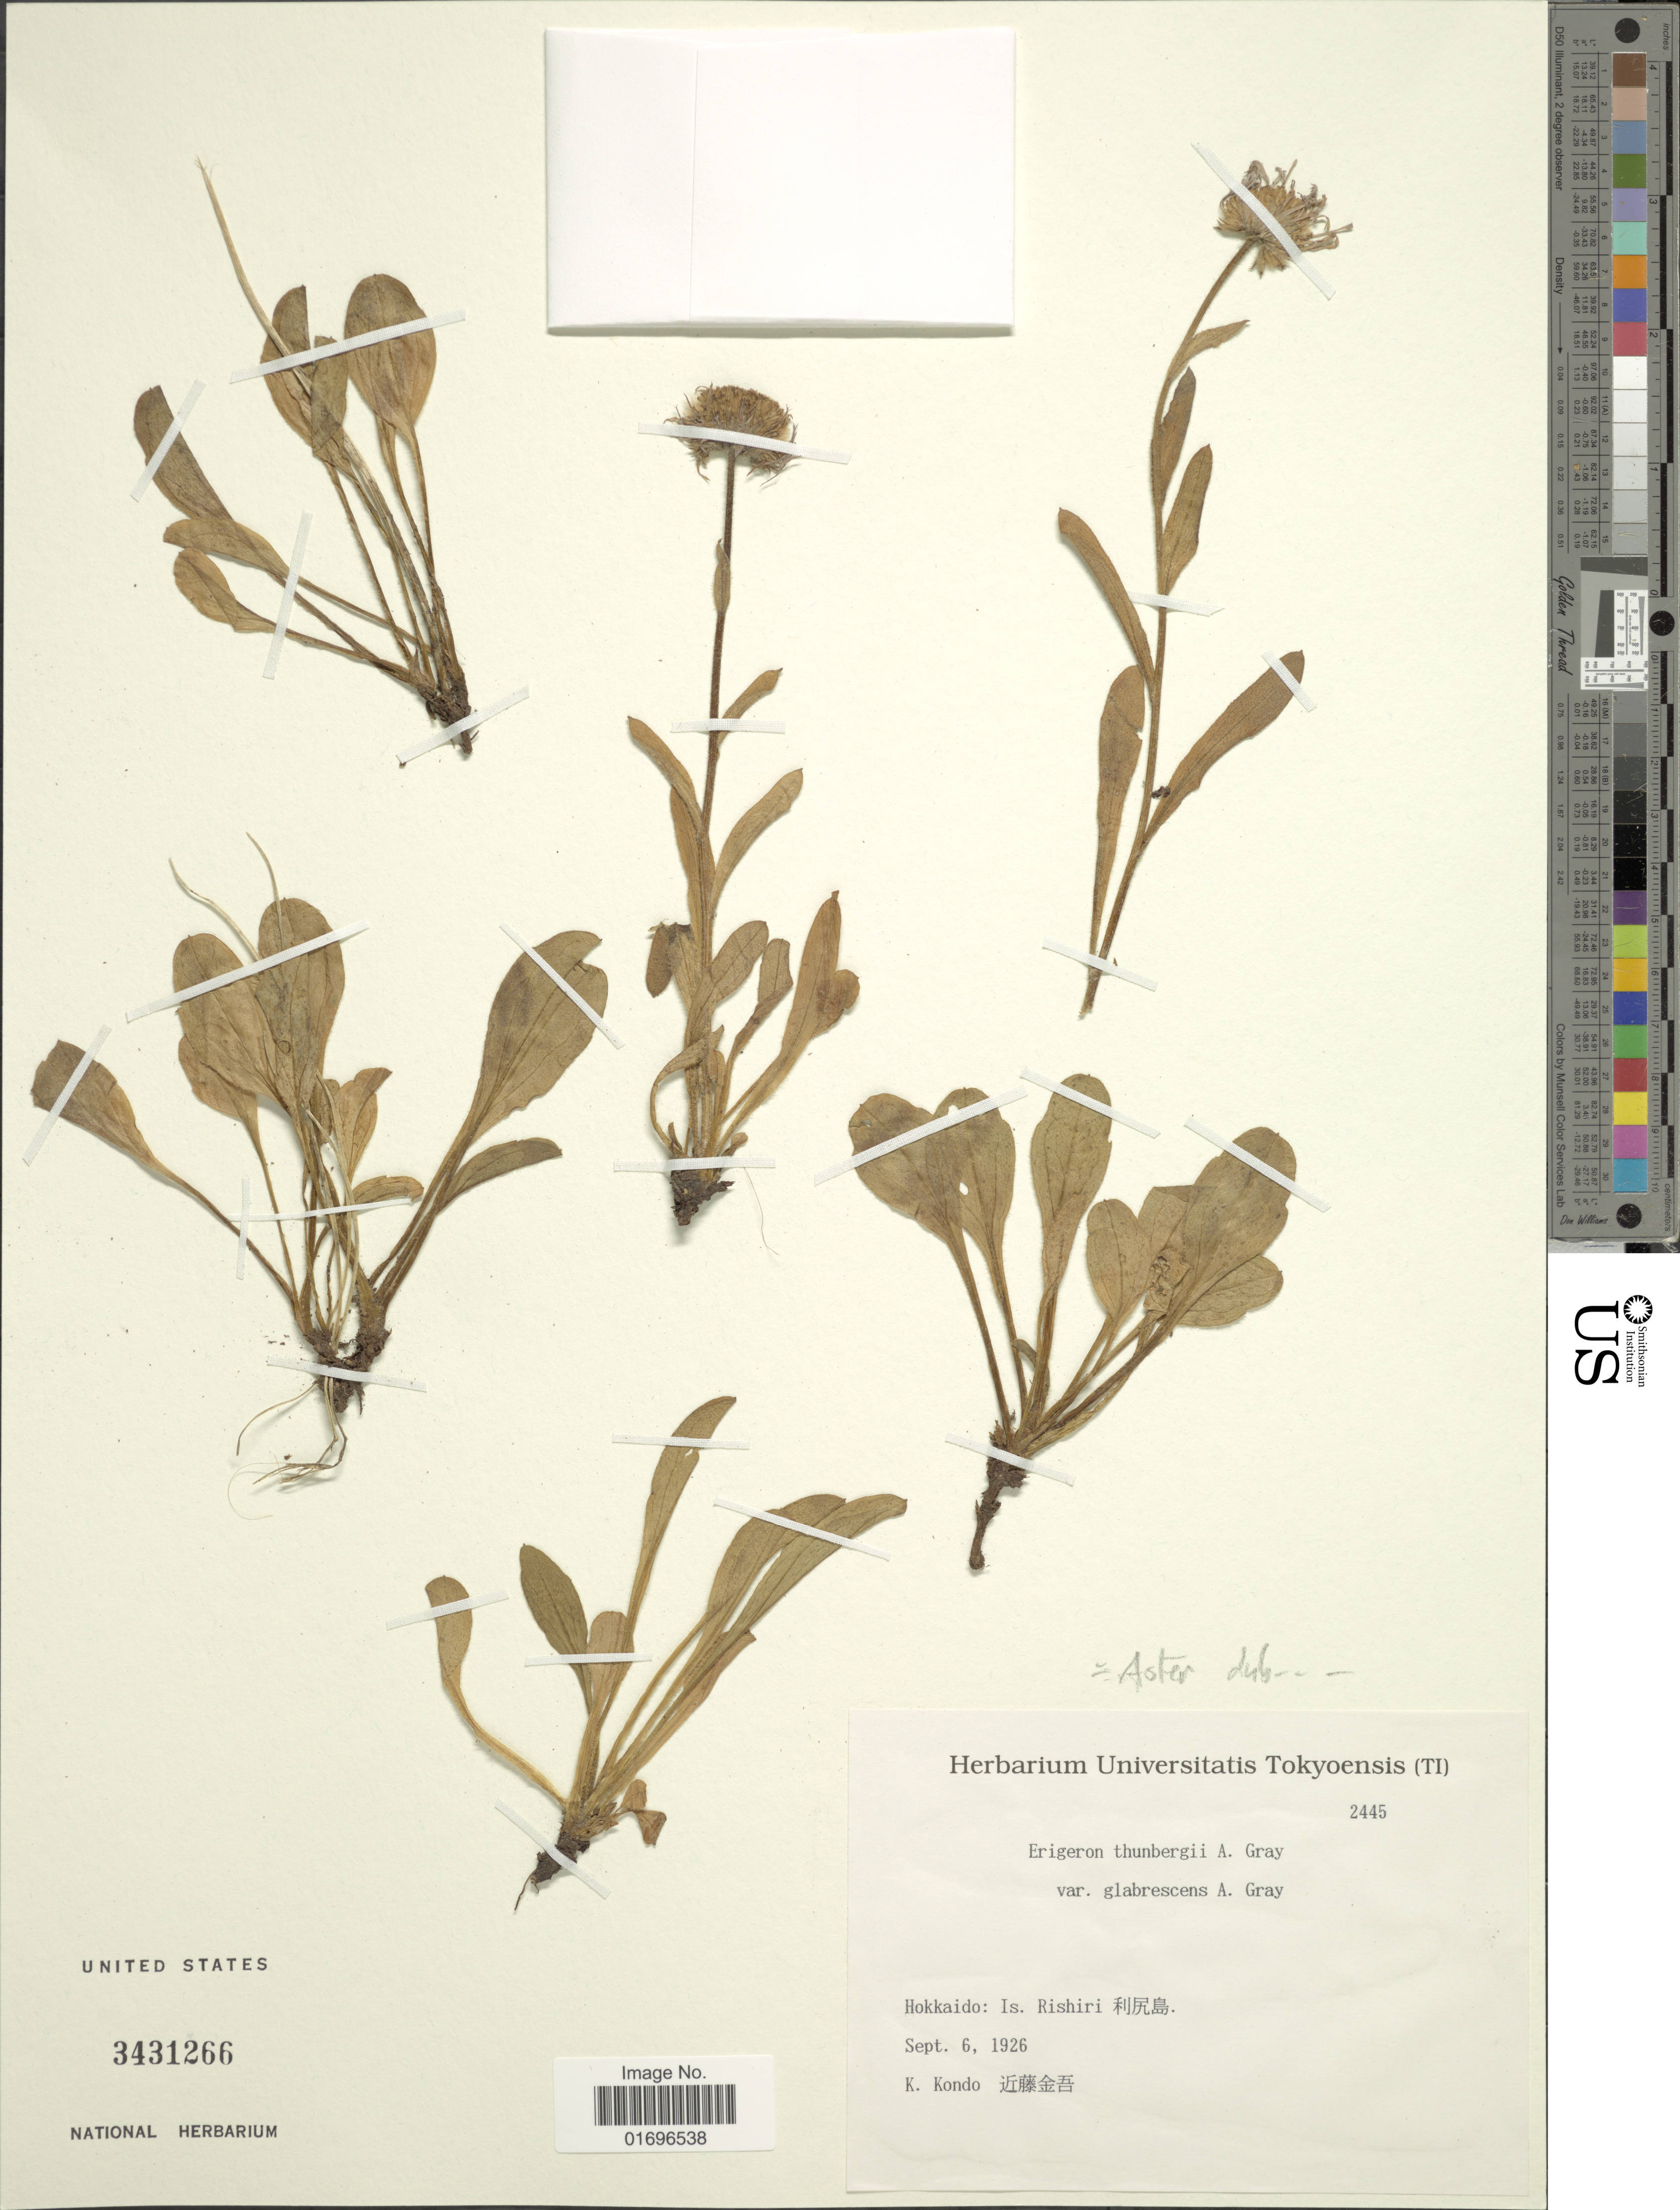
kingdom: Plantae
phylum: Tracheophyta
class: Magnoliopsida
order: Asterales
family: Asteraceae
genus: Aster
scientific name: Aster dubius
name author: Onno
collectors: K. Kondo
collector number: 2445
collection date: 1926-09-06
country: Japan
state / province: Hokkaidō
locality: Hokkaido: Is. Rishiri [Foreign script]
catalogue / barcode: US 3431266